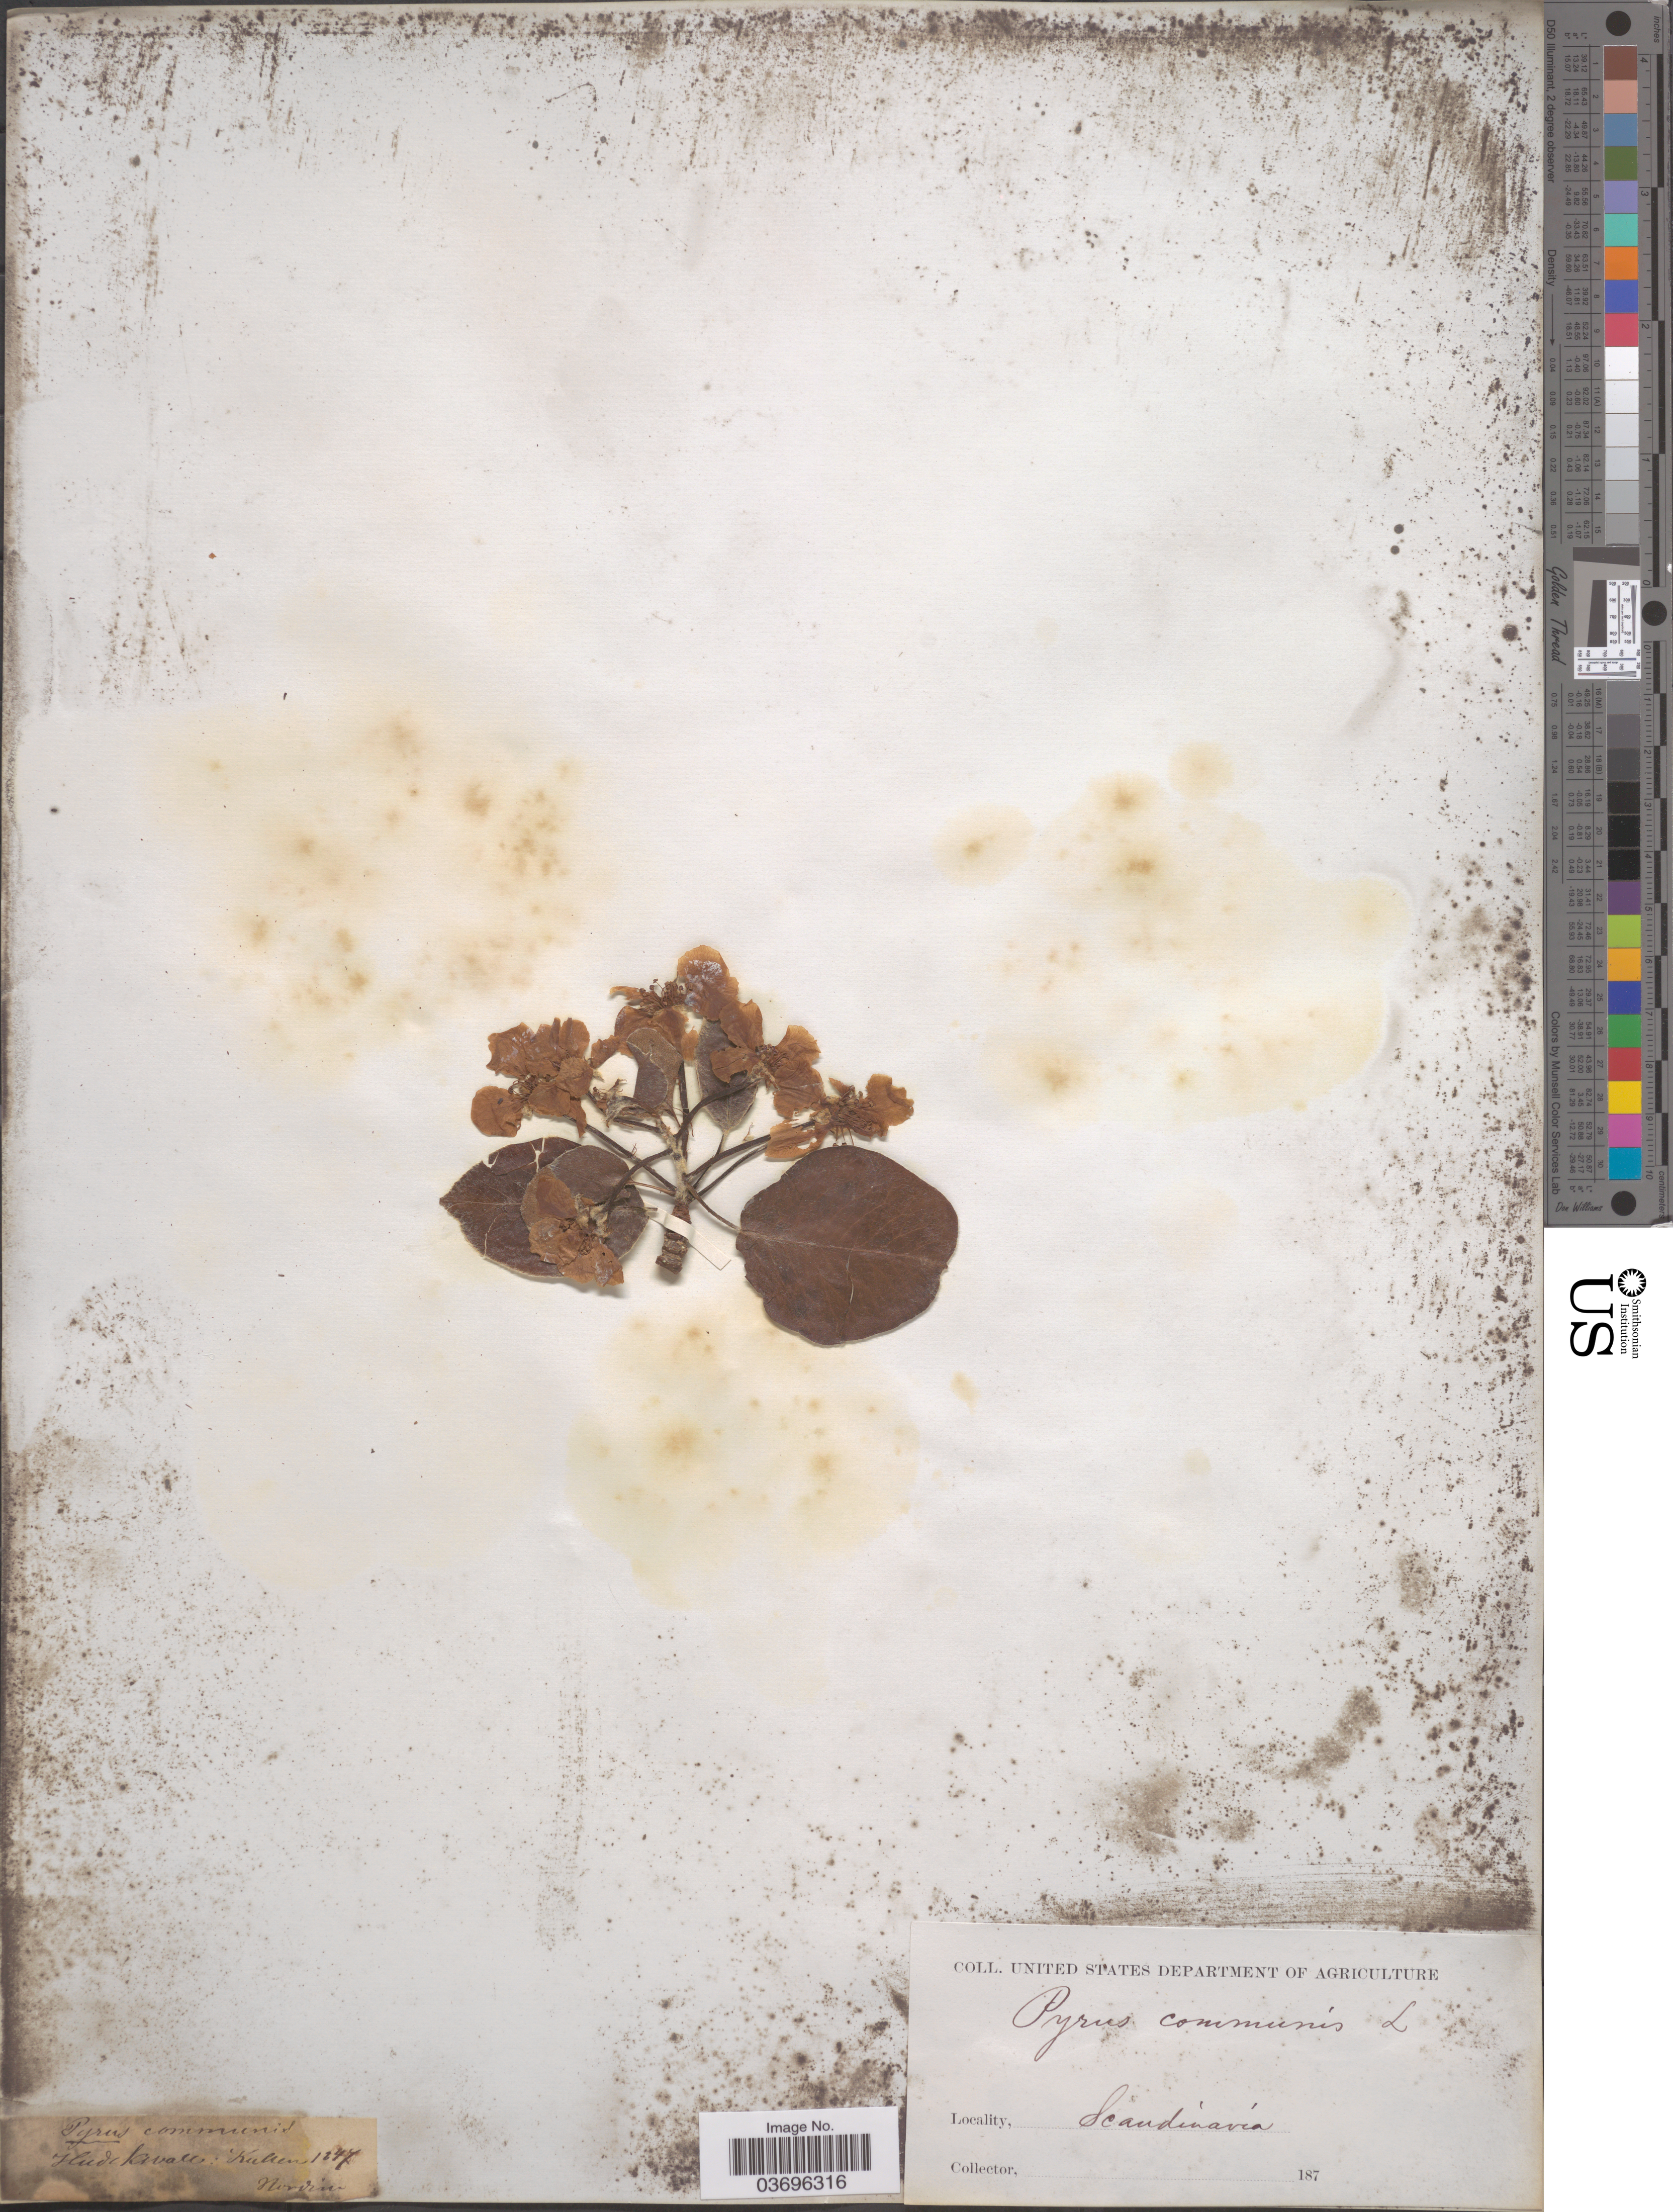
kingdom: Plantae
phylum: Tracheophyta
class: Magnoliopsida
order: Rosales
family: Rosaceae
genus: Pyrus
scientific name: Pyrus communis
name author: L.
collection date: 1947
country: Sweden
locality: Scandinavia. Hudiksvall: Kullen.